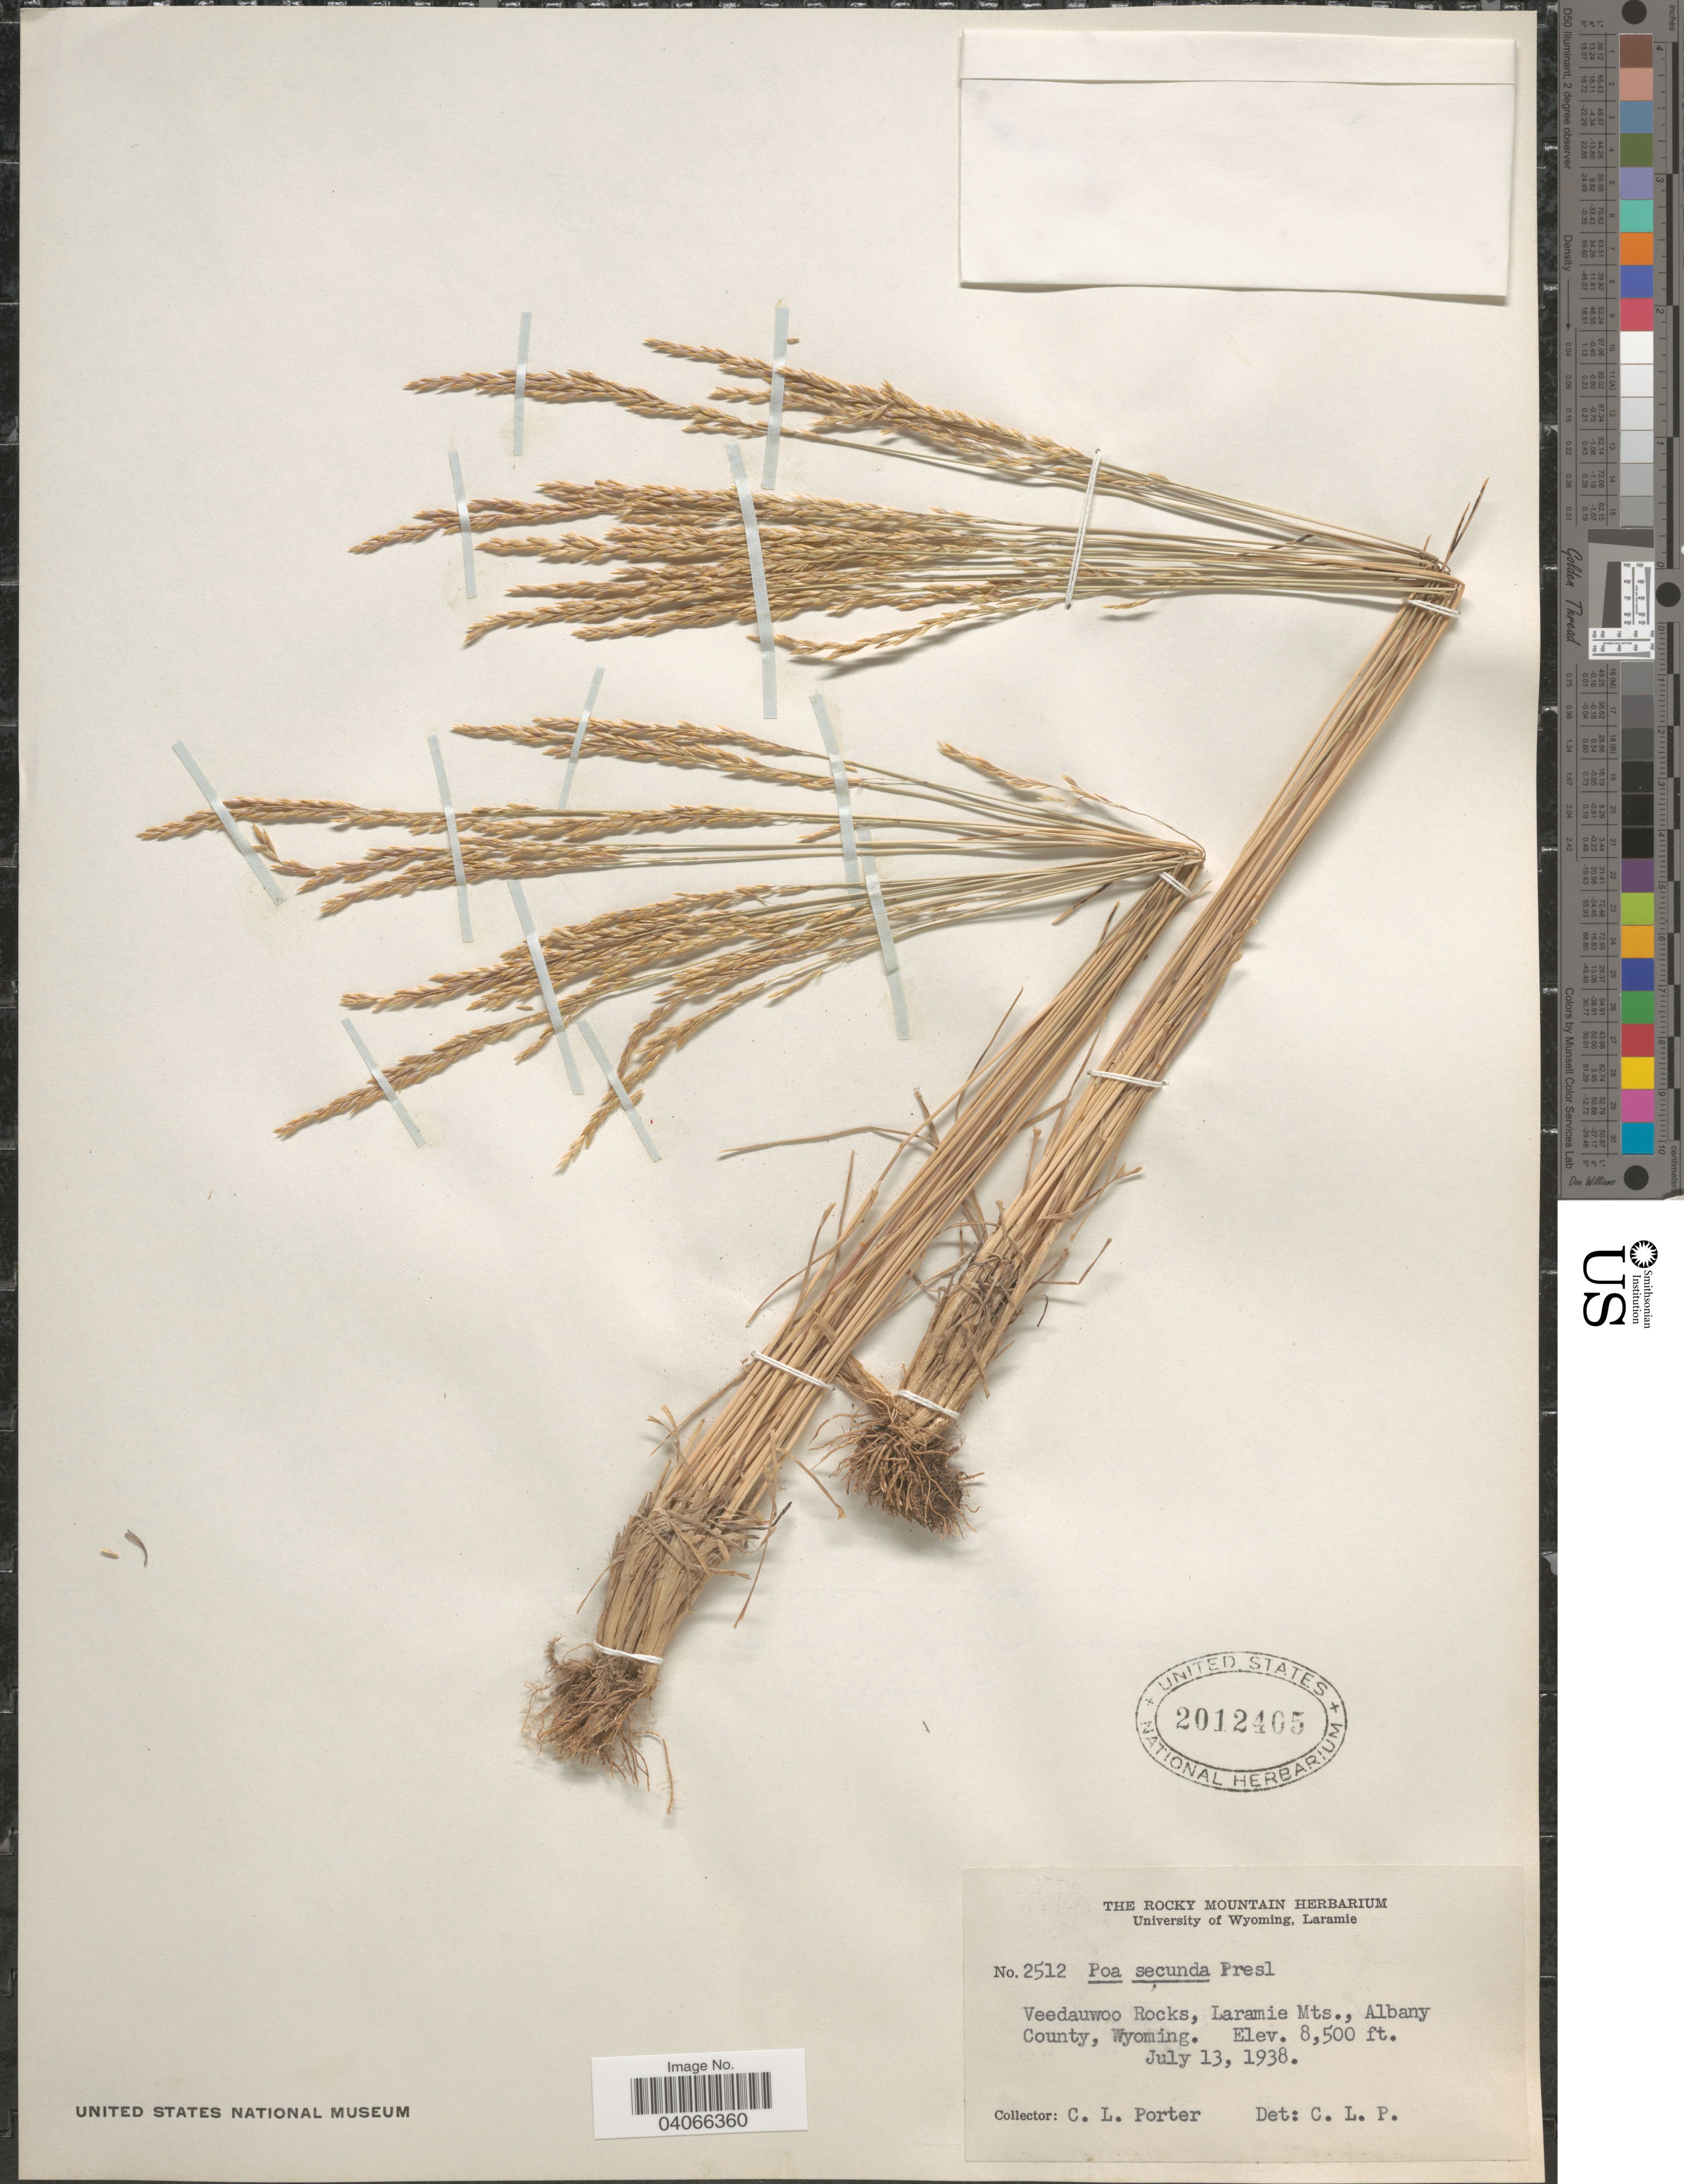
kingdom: Plantae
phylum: Tracheophyta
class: Liliopsida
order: Poales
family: Poaceae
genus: Poa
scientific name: Poa secunda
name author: J. Presl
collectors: C. L. Porter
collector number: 2512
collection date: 1938-07-13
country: United States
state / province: Wyoming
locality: Veedauwoo Rocks, Laramie Mts., Albany County.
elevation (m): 2591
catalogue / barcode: US 2012405